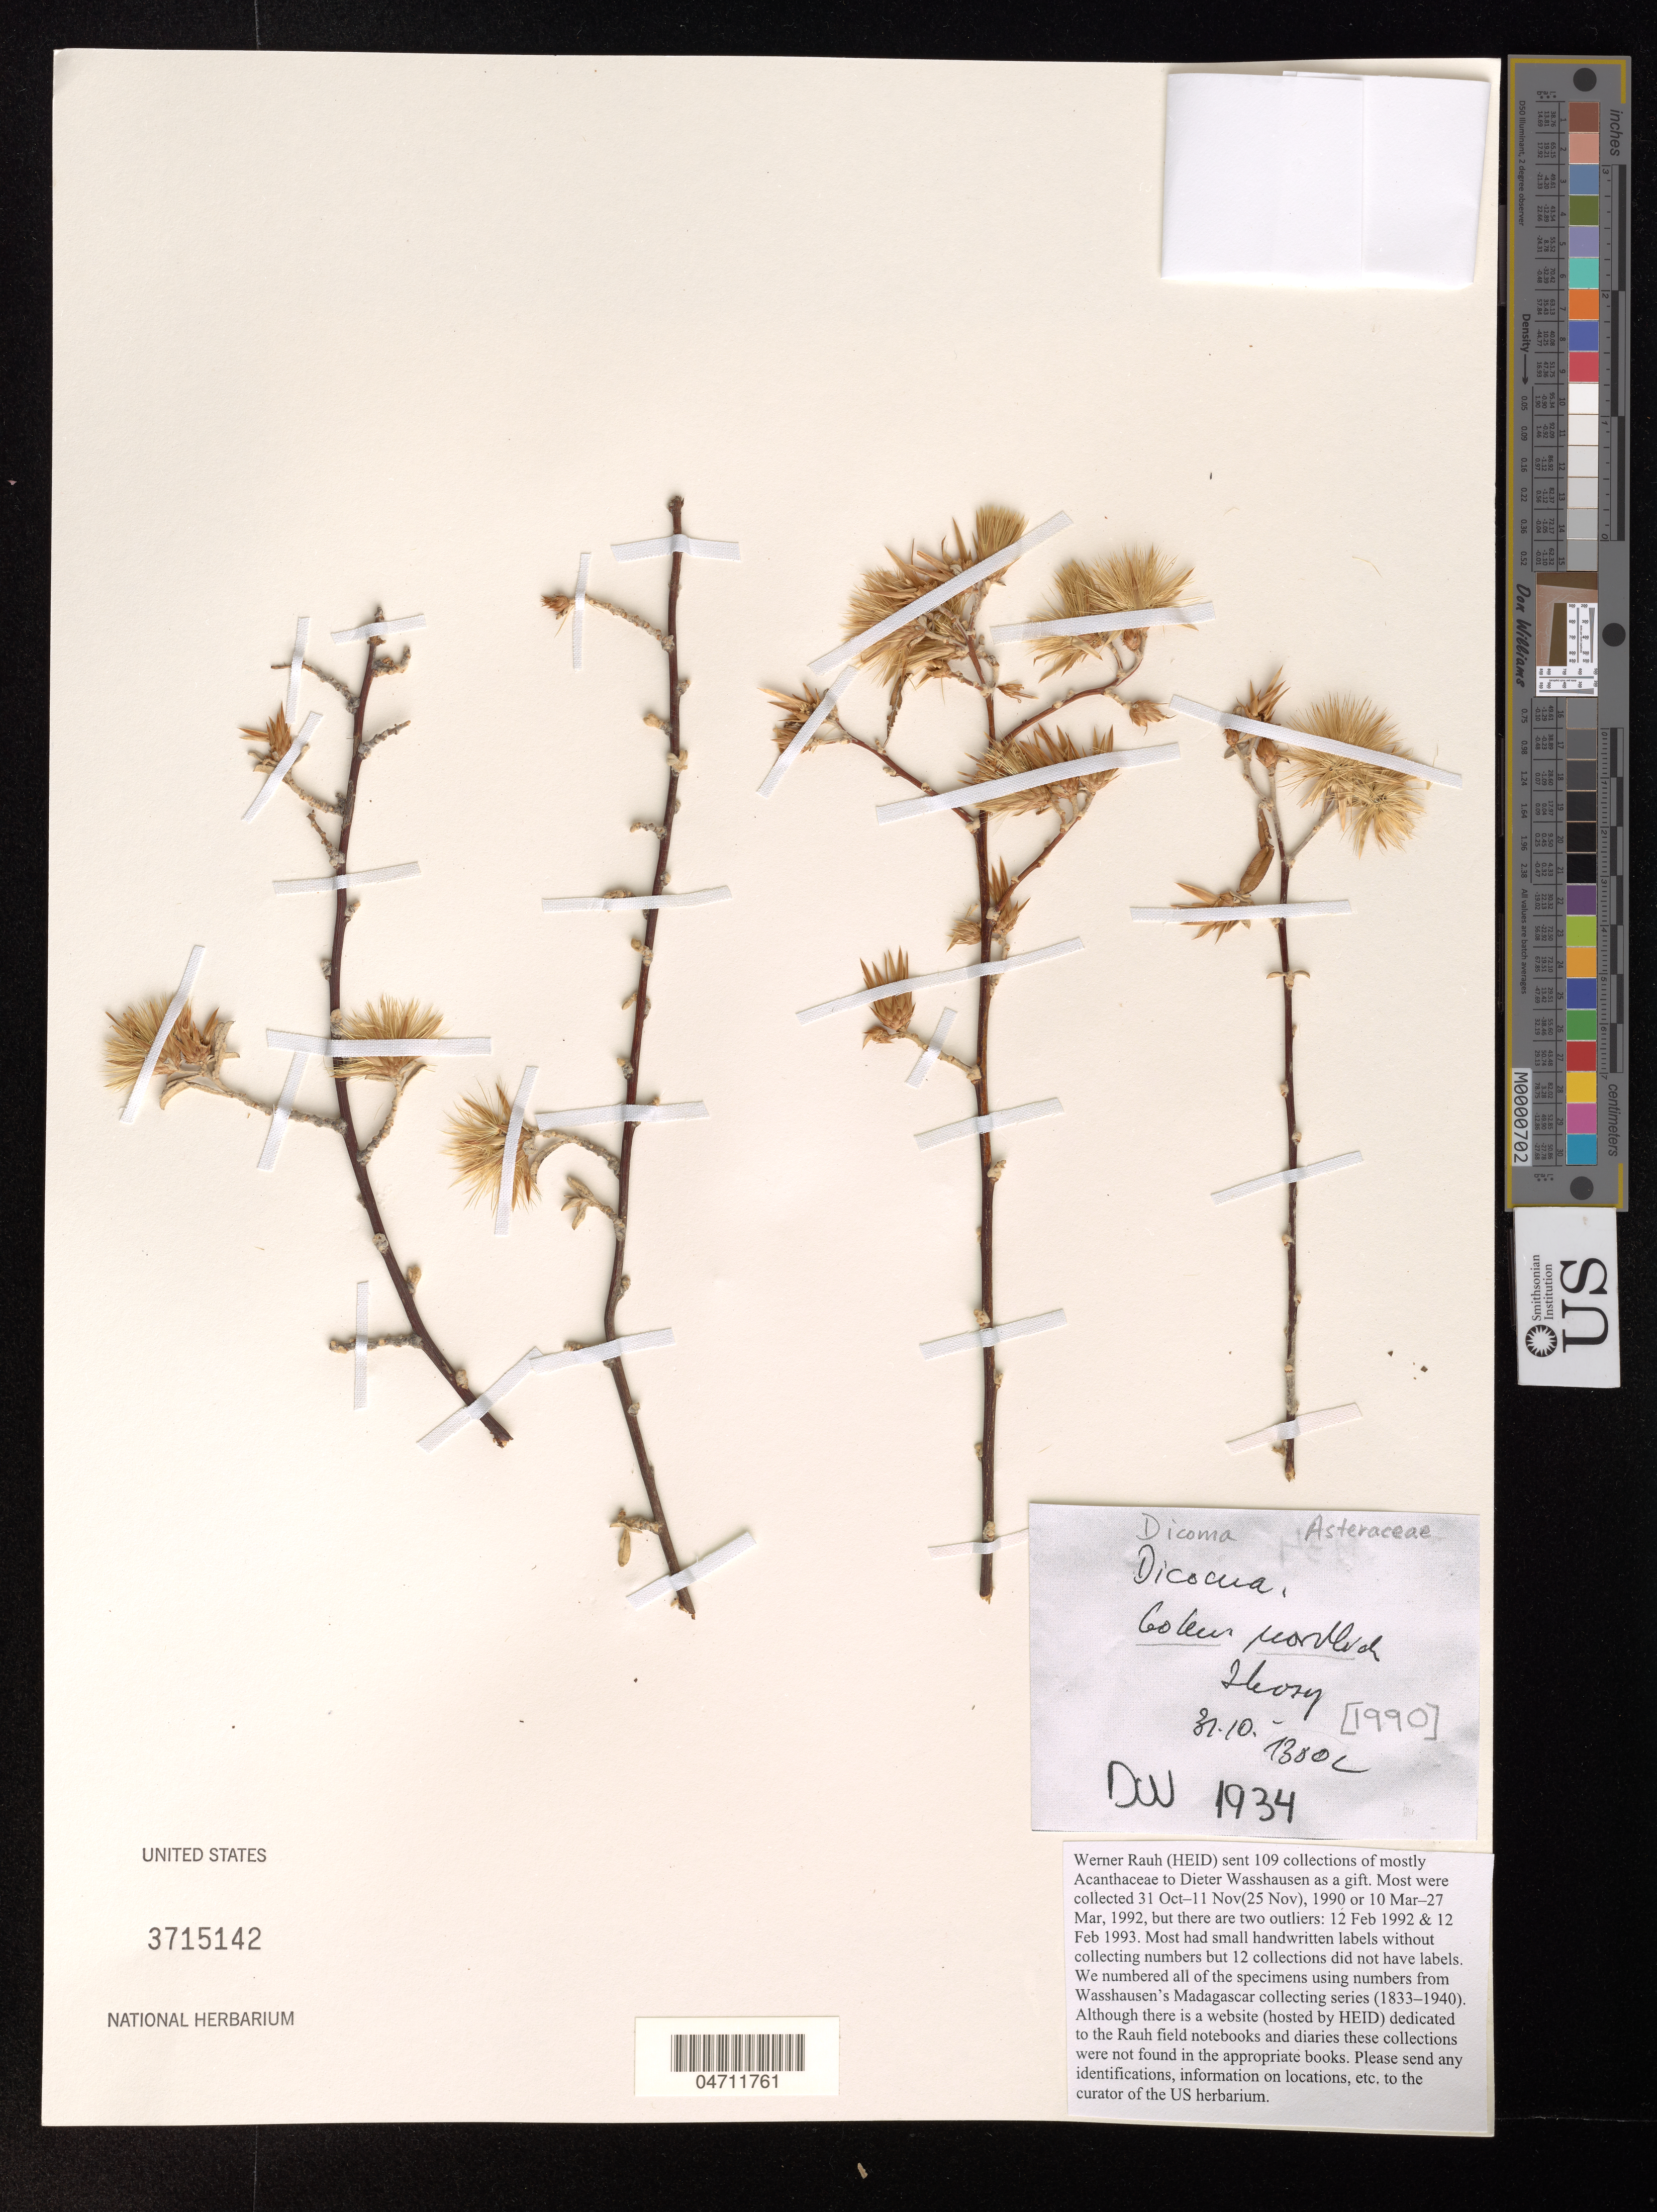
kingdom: Plantae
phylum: Tracheophyta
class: Magnoliopsida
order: Asterales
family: Asteraceae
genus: Dicoma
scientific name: Dicoma sp.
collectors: W. Rauh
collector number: DW 1934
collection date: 1990-10-31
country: Madagascar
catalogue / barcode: US 3715142